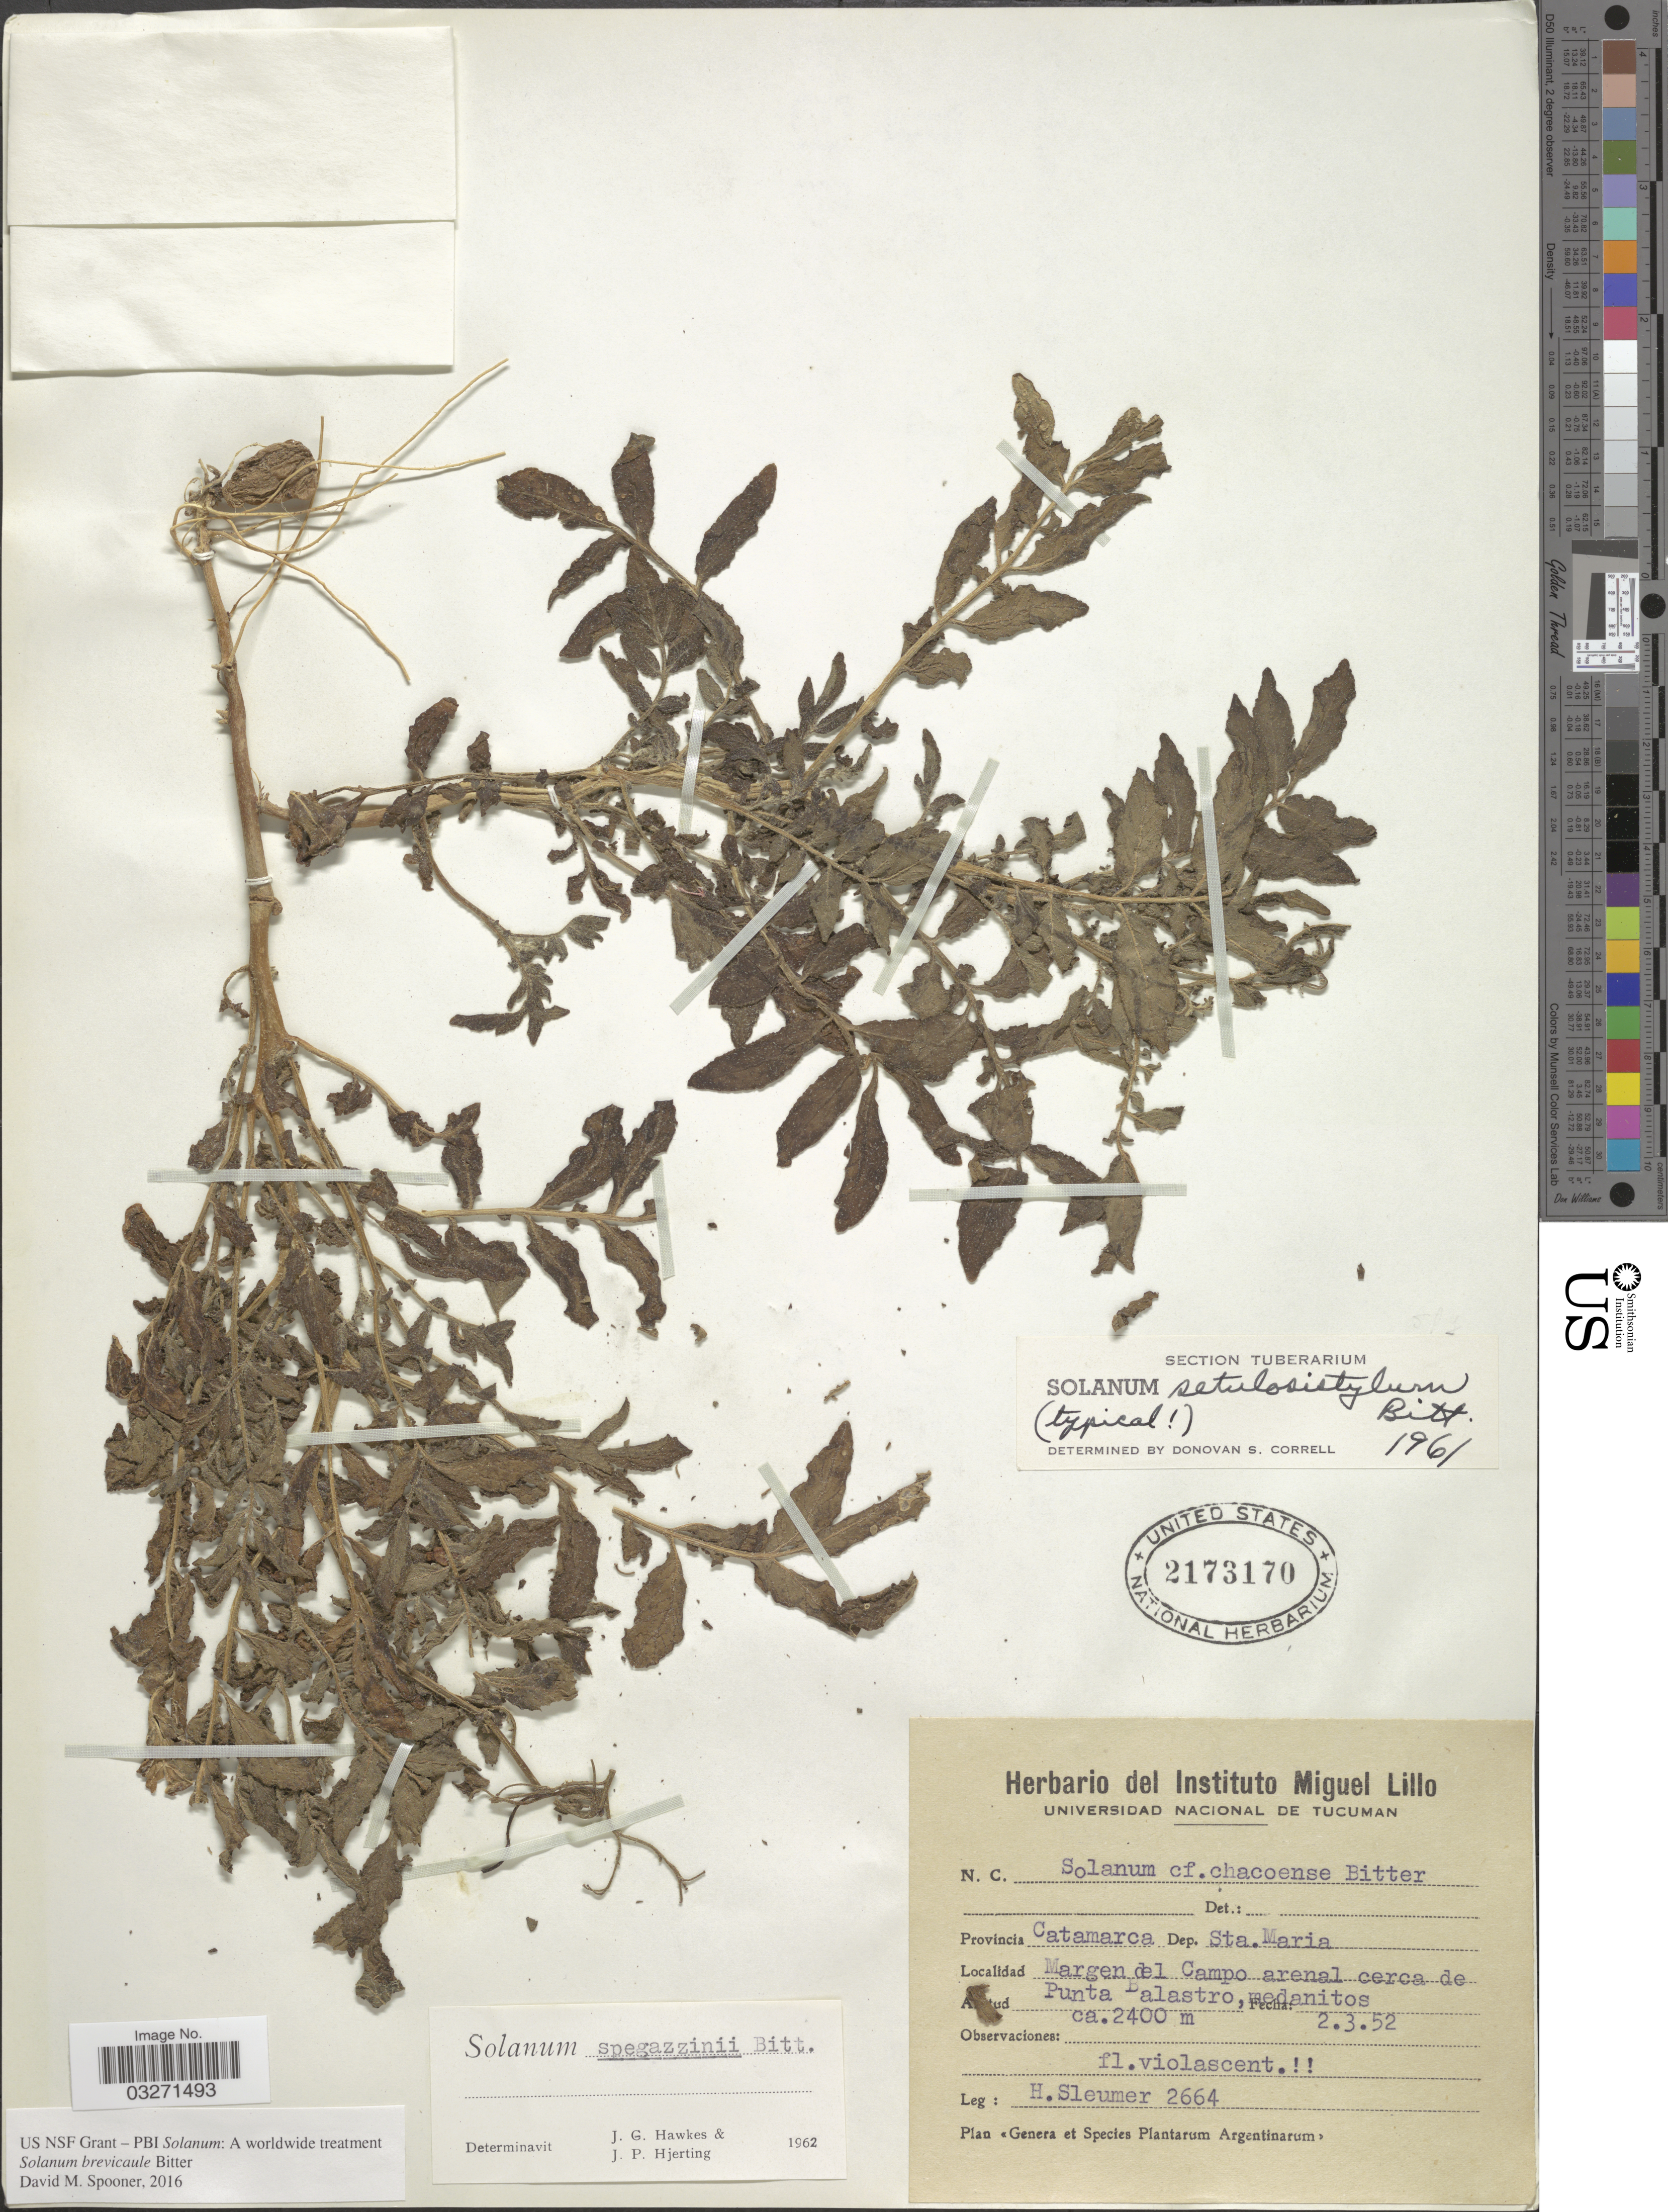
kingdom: Plantae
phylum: Tracheophyta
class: Magnoliopsida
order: Solanales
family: Solanaceae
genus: Solanum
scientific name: Solanum brevicaule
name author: Bitter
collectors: H. O. Sleumer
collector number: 2664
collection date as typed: Transcribed d/m/y: 2/3/52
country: Argentina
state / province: Catamarca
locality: Dep. Sta. Maria. Margen del Cmapo arenal cerca de Punta Balastro, medanitos.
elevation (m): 2400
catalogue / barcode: US 2173170